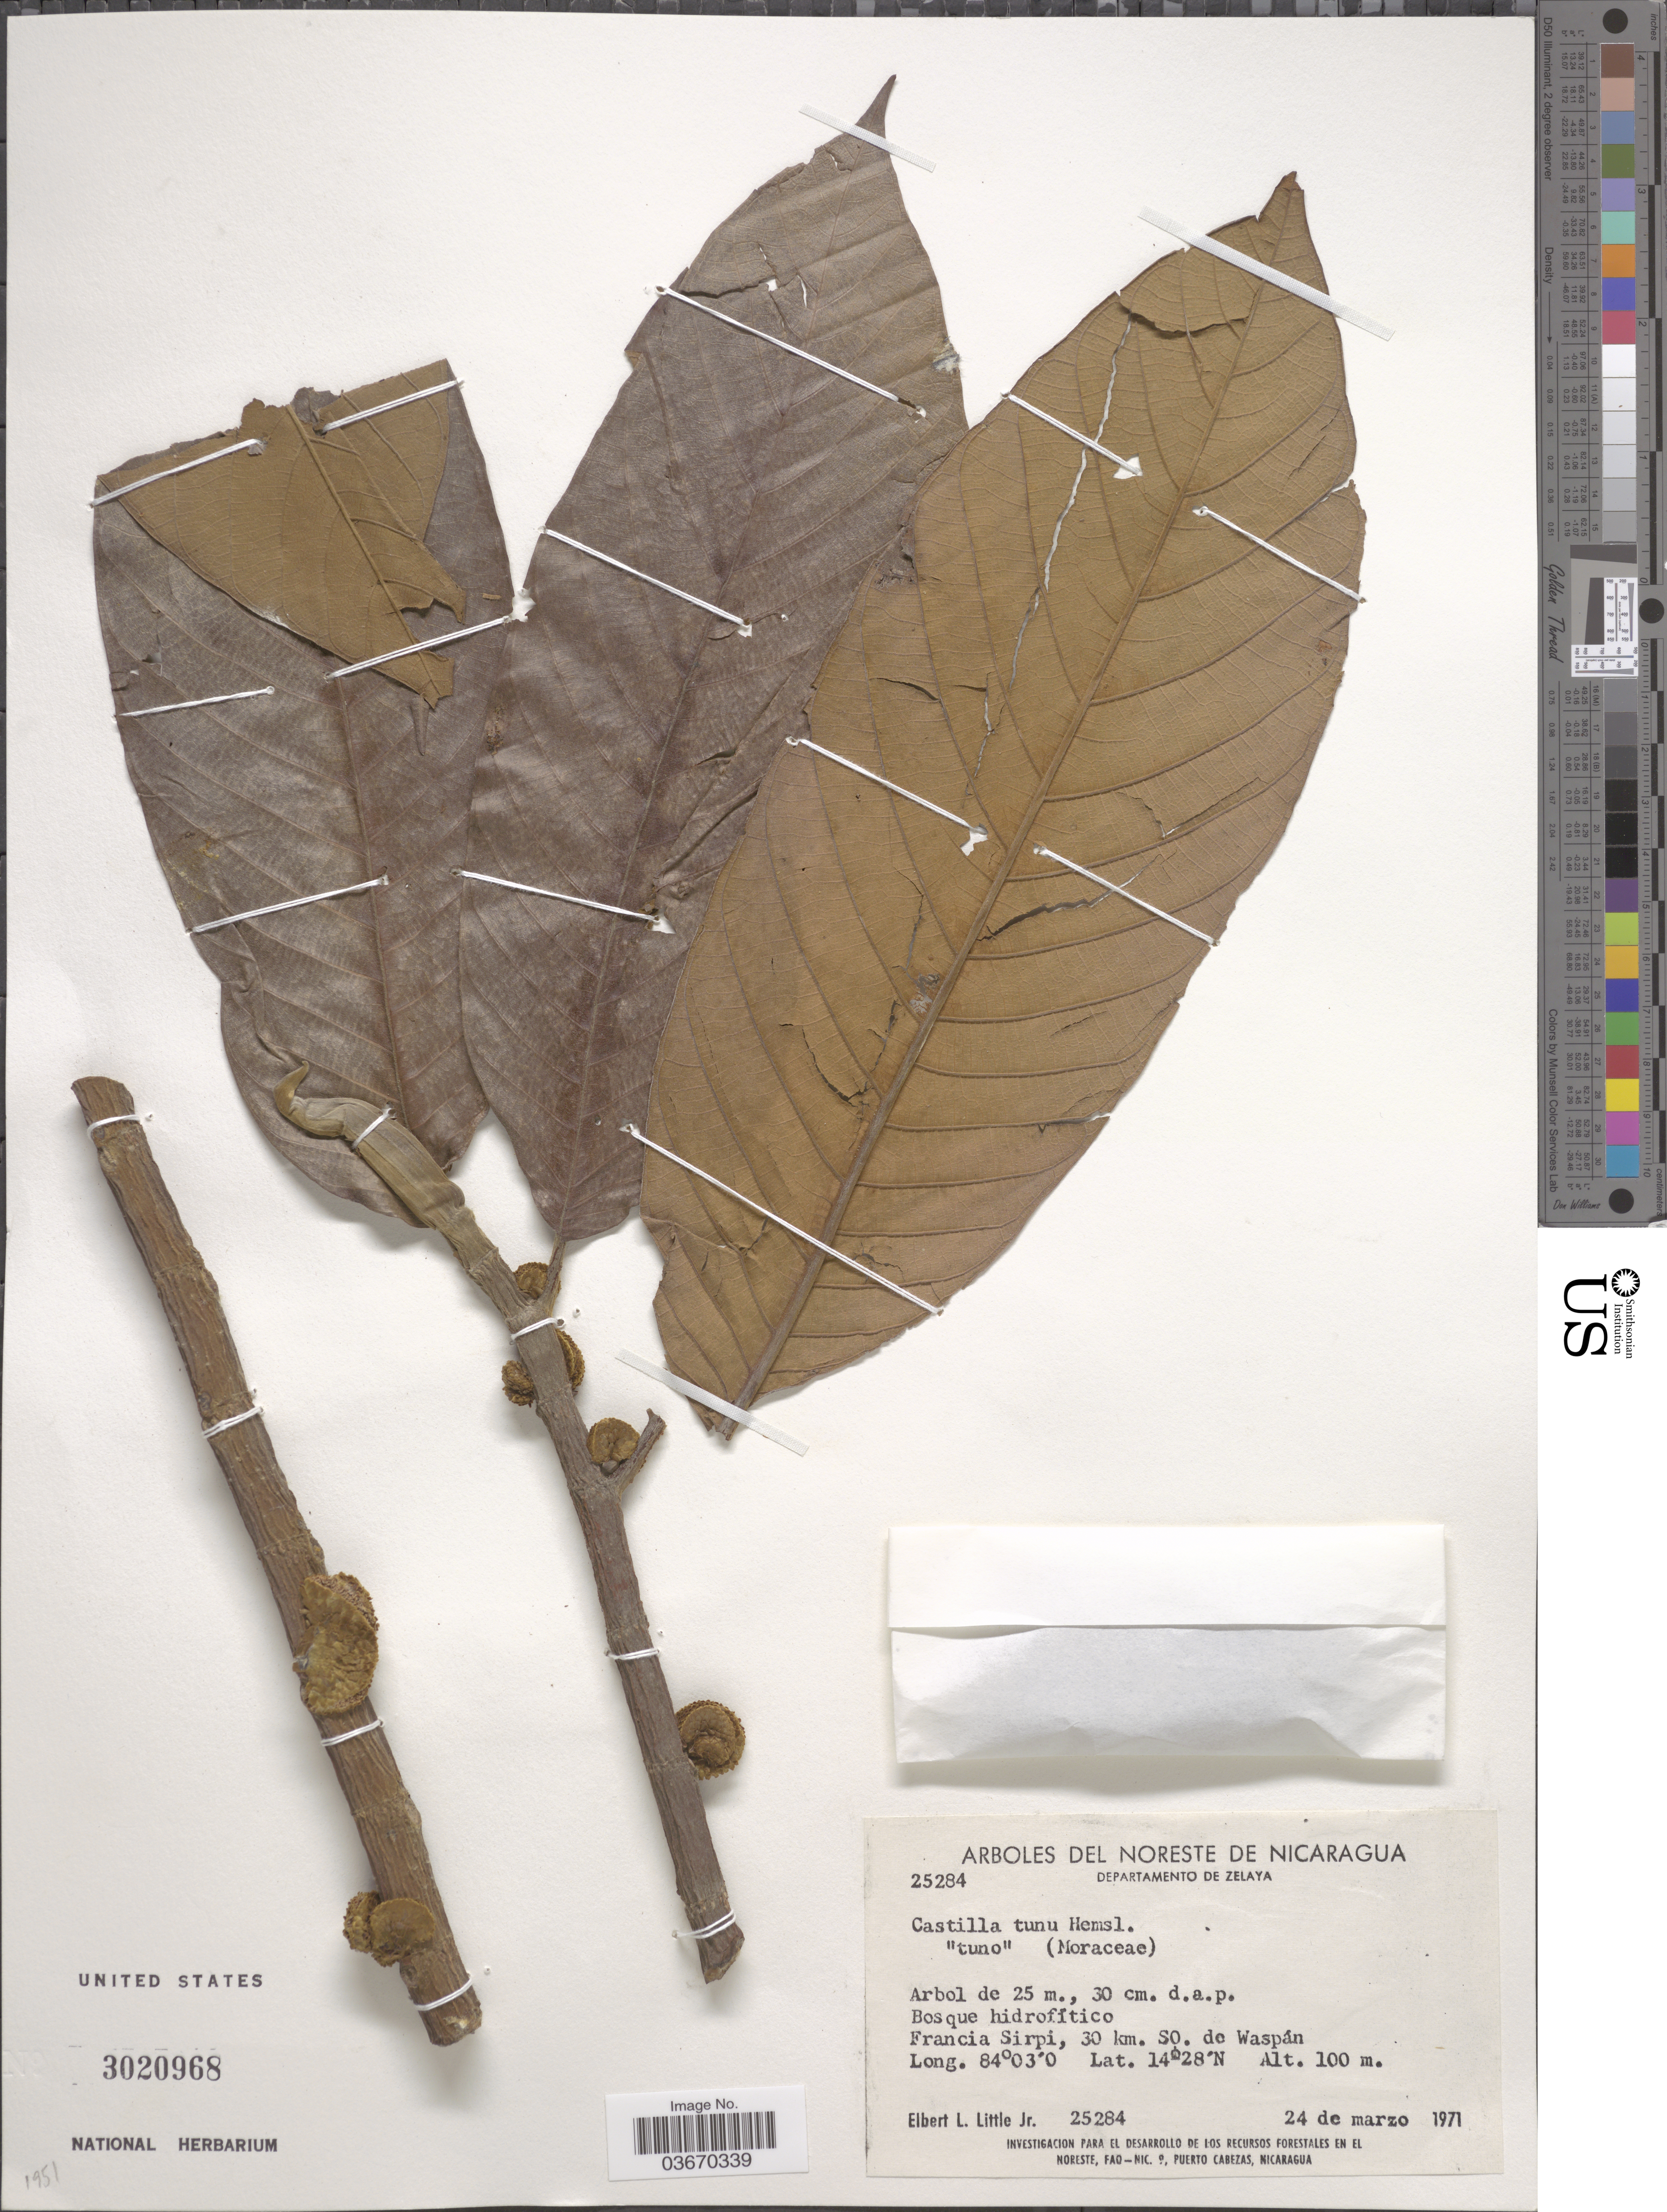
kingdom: Plantae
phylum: Tracheophyta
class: Magnoliopsida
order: Rosales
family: Moraceae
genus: Castilla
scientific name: Castilla tunu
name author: Hemsl.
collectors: E. L. Little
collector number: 25284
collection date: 1971-03-24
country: Nicaragua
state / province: Atlántico Norte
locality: Noreste de Nicaragua. Departamento de Zelaya. Bosque hidrofítico Francia Sirpi, 30 km. SO. de Waspán.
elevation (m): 100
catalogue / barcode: US 3020968